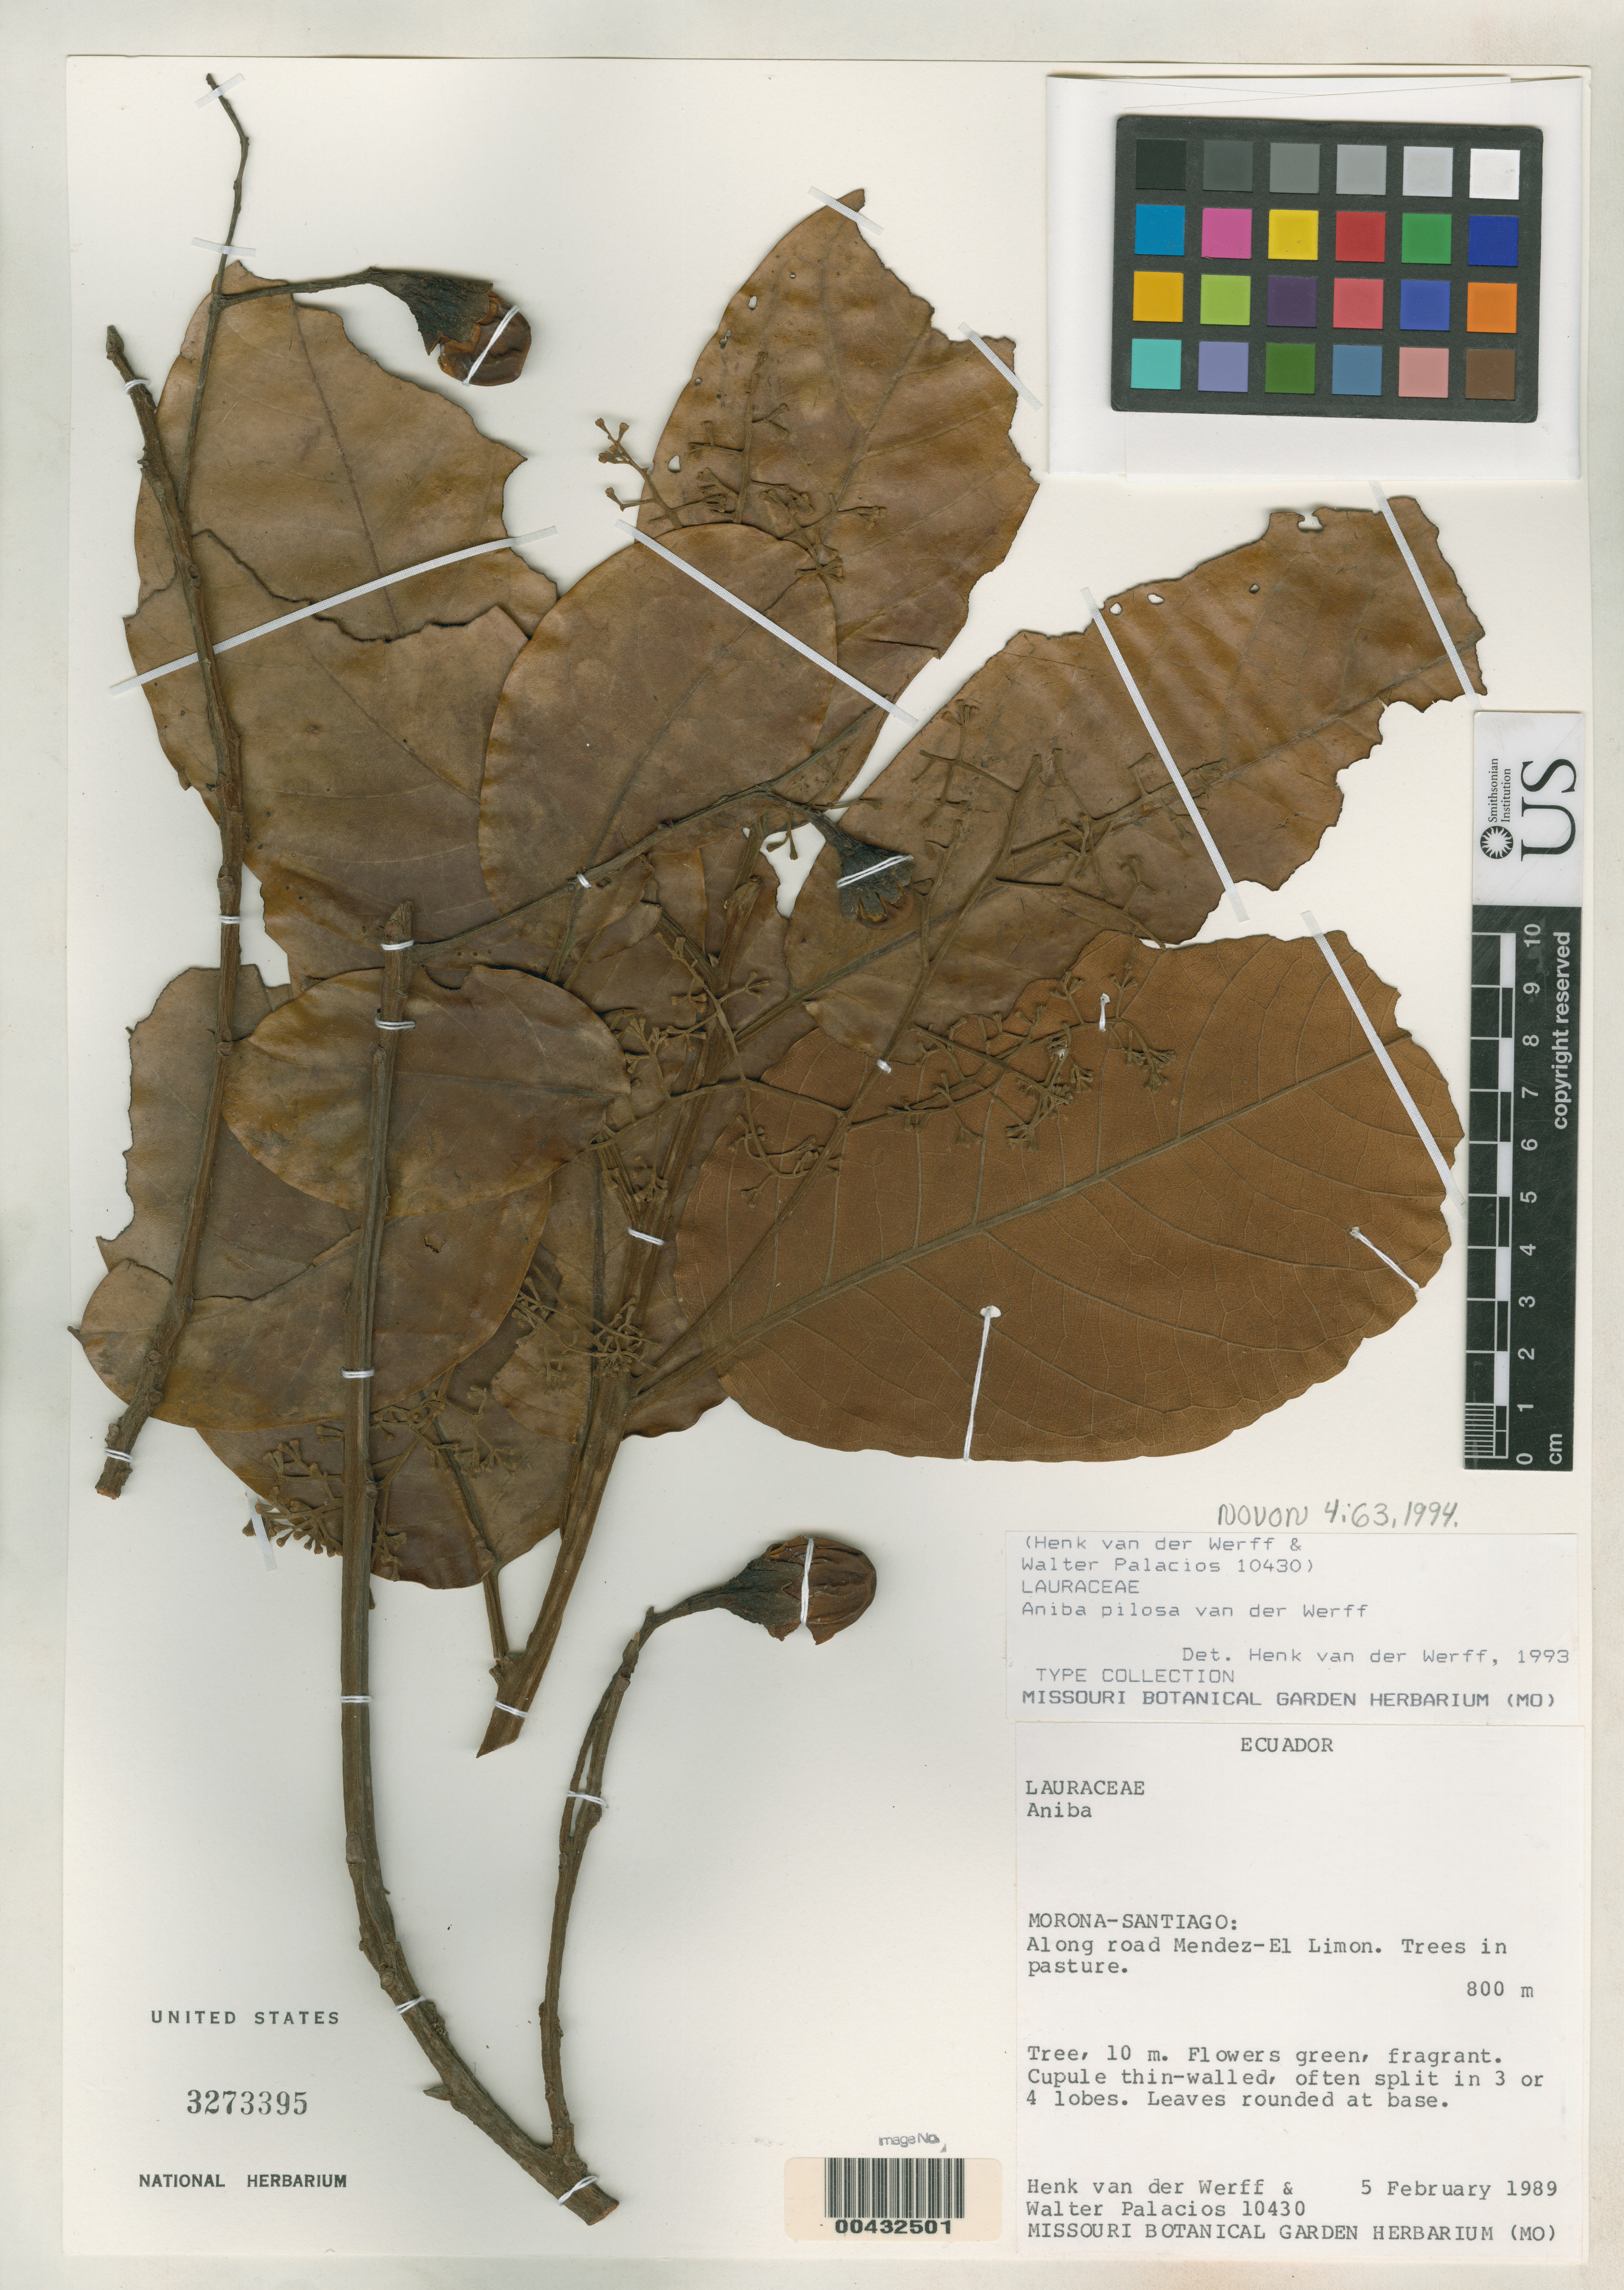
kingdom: Plantae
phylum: Tracheophyta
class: Magnoliopsida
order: Laurales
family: Lauraceae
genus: Aniba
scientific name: Aniba pilosa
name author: van der Werff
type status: Isotype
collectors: H. van der Werff & W. Palacios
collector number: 10430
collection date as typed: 05 Feb 1989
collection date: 1989-02-05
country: Ecuador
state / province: Morona-Santiago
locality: Along road Mendez - El Limon.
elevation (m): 800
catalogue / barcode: US 3273395